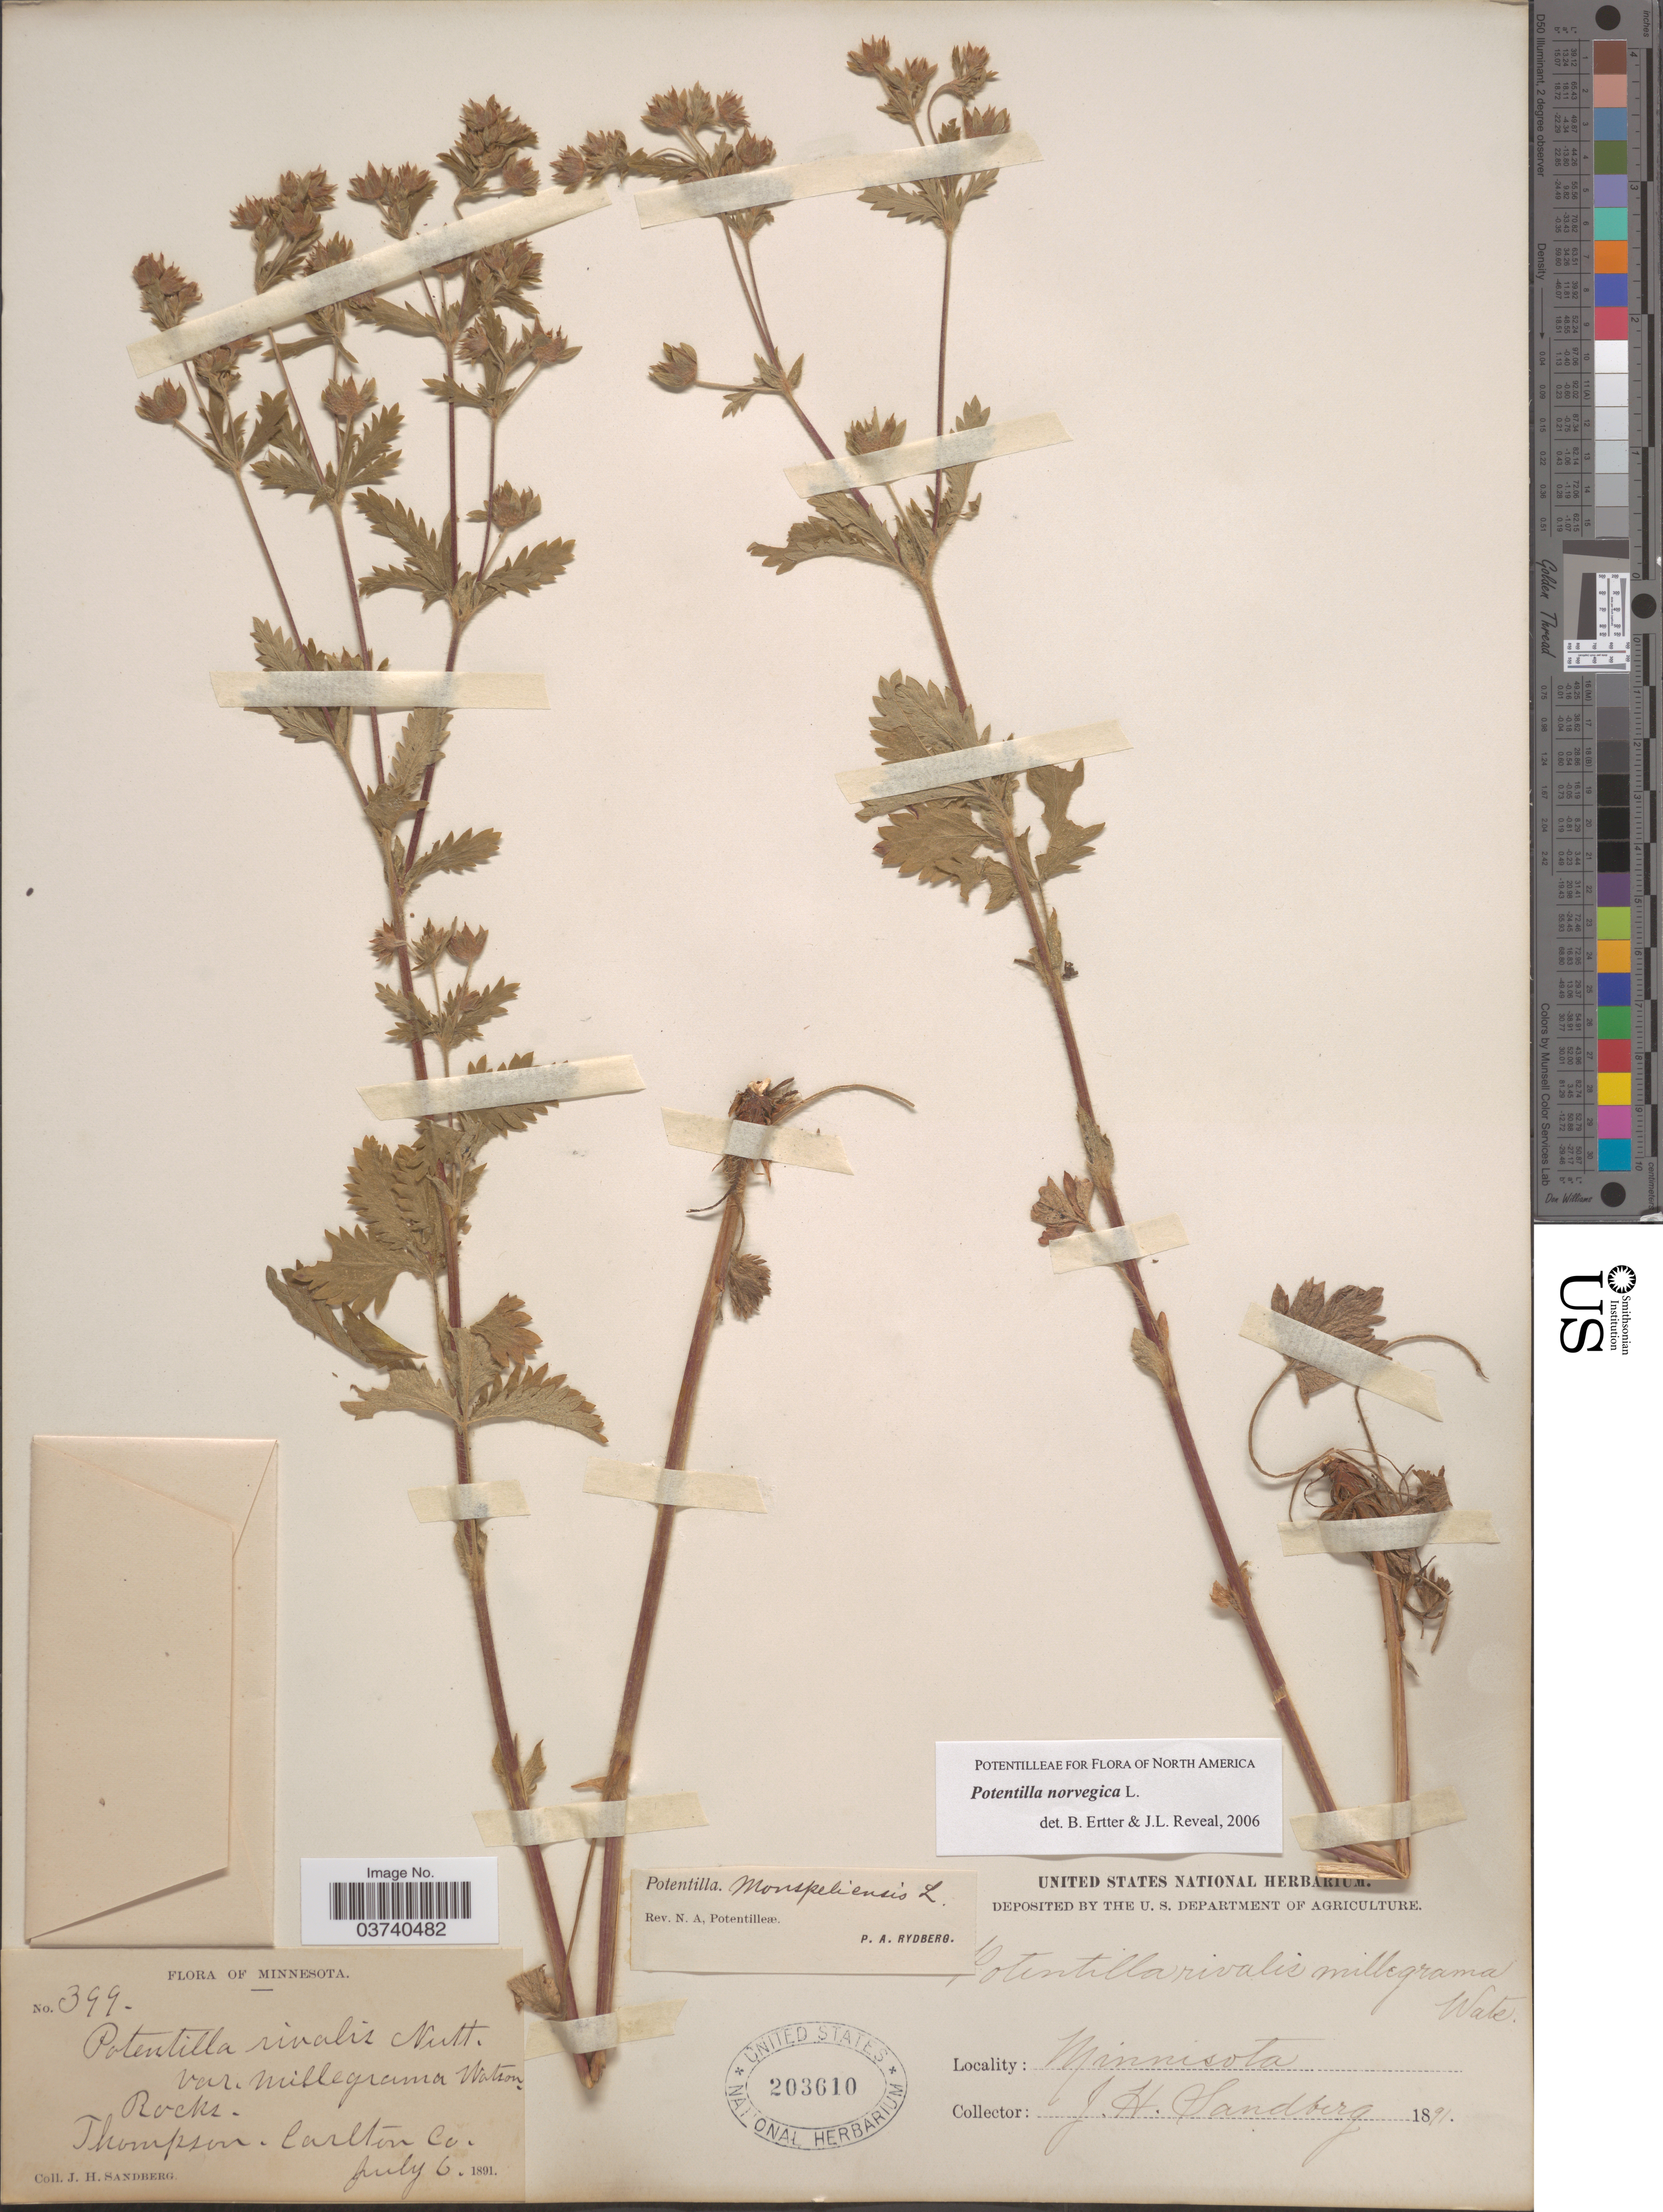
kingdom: Plantae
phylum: Tracheophyta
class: Magnoliopsida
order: Rosales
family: Rosaceae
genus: Potentilla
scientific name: Potentilla norvegica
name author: L.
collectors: J. H. Sandberg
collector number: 399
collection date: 1891-07-06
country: United States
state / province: Minnesota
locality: Thompson. Carlton Co.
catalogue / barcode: US 203610